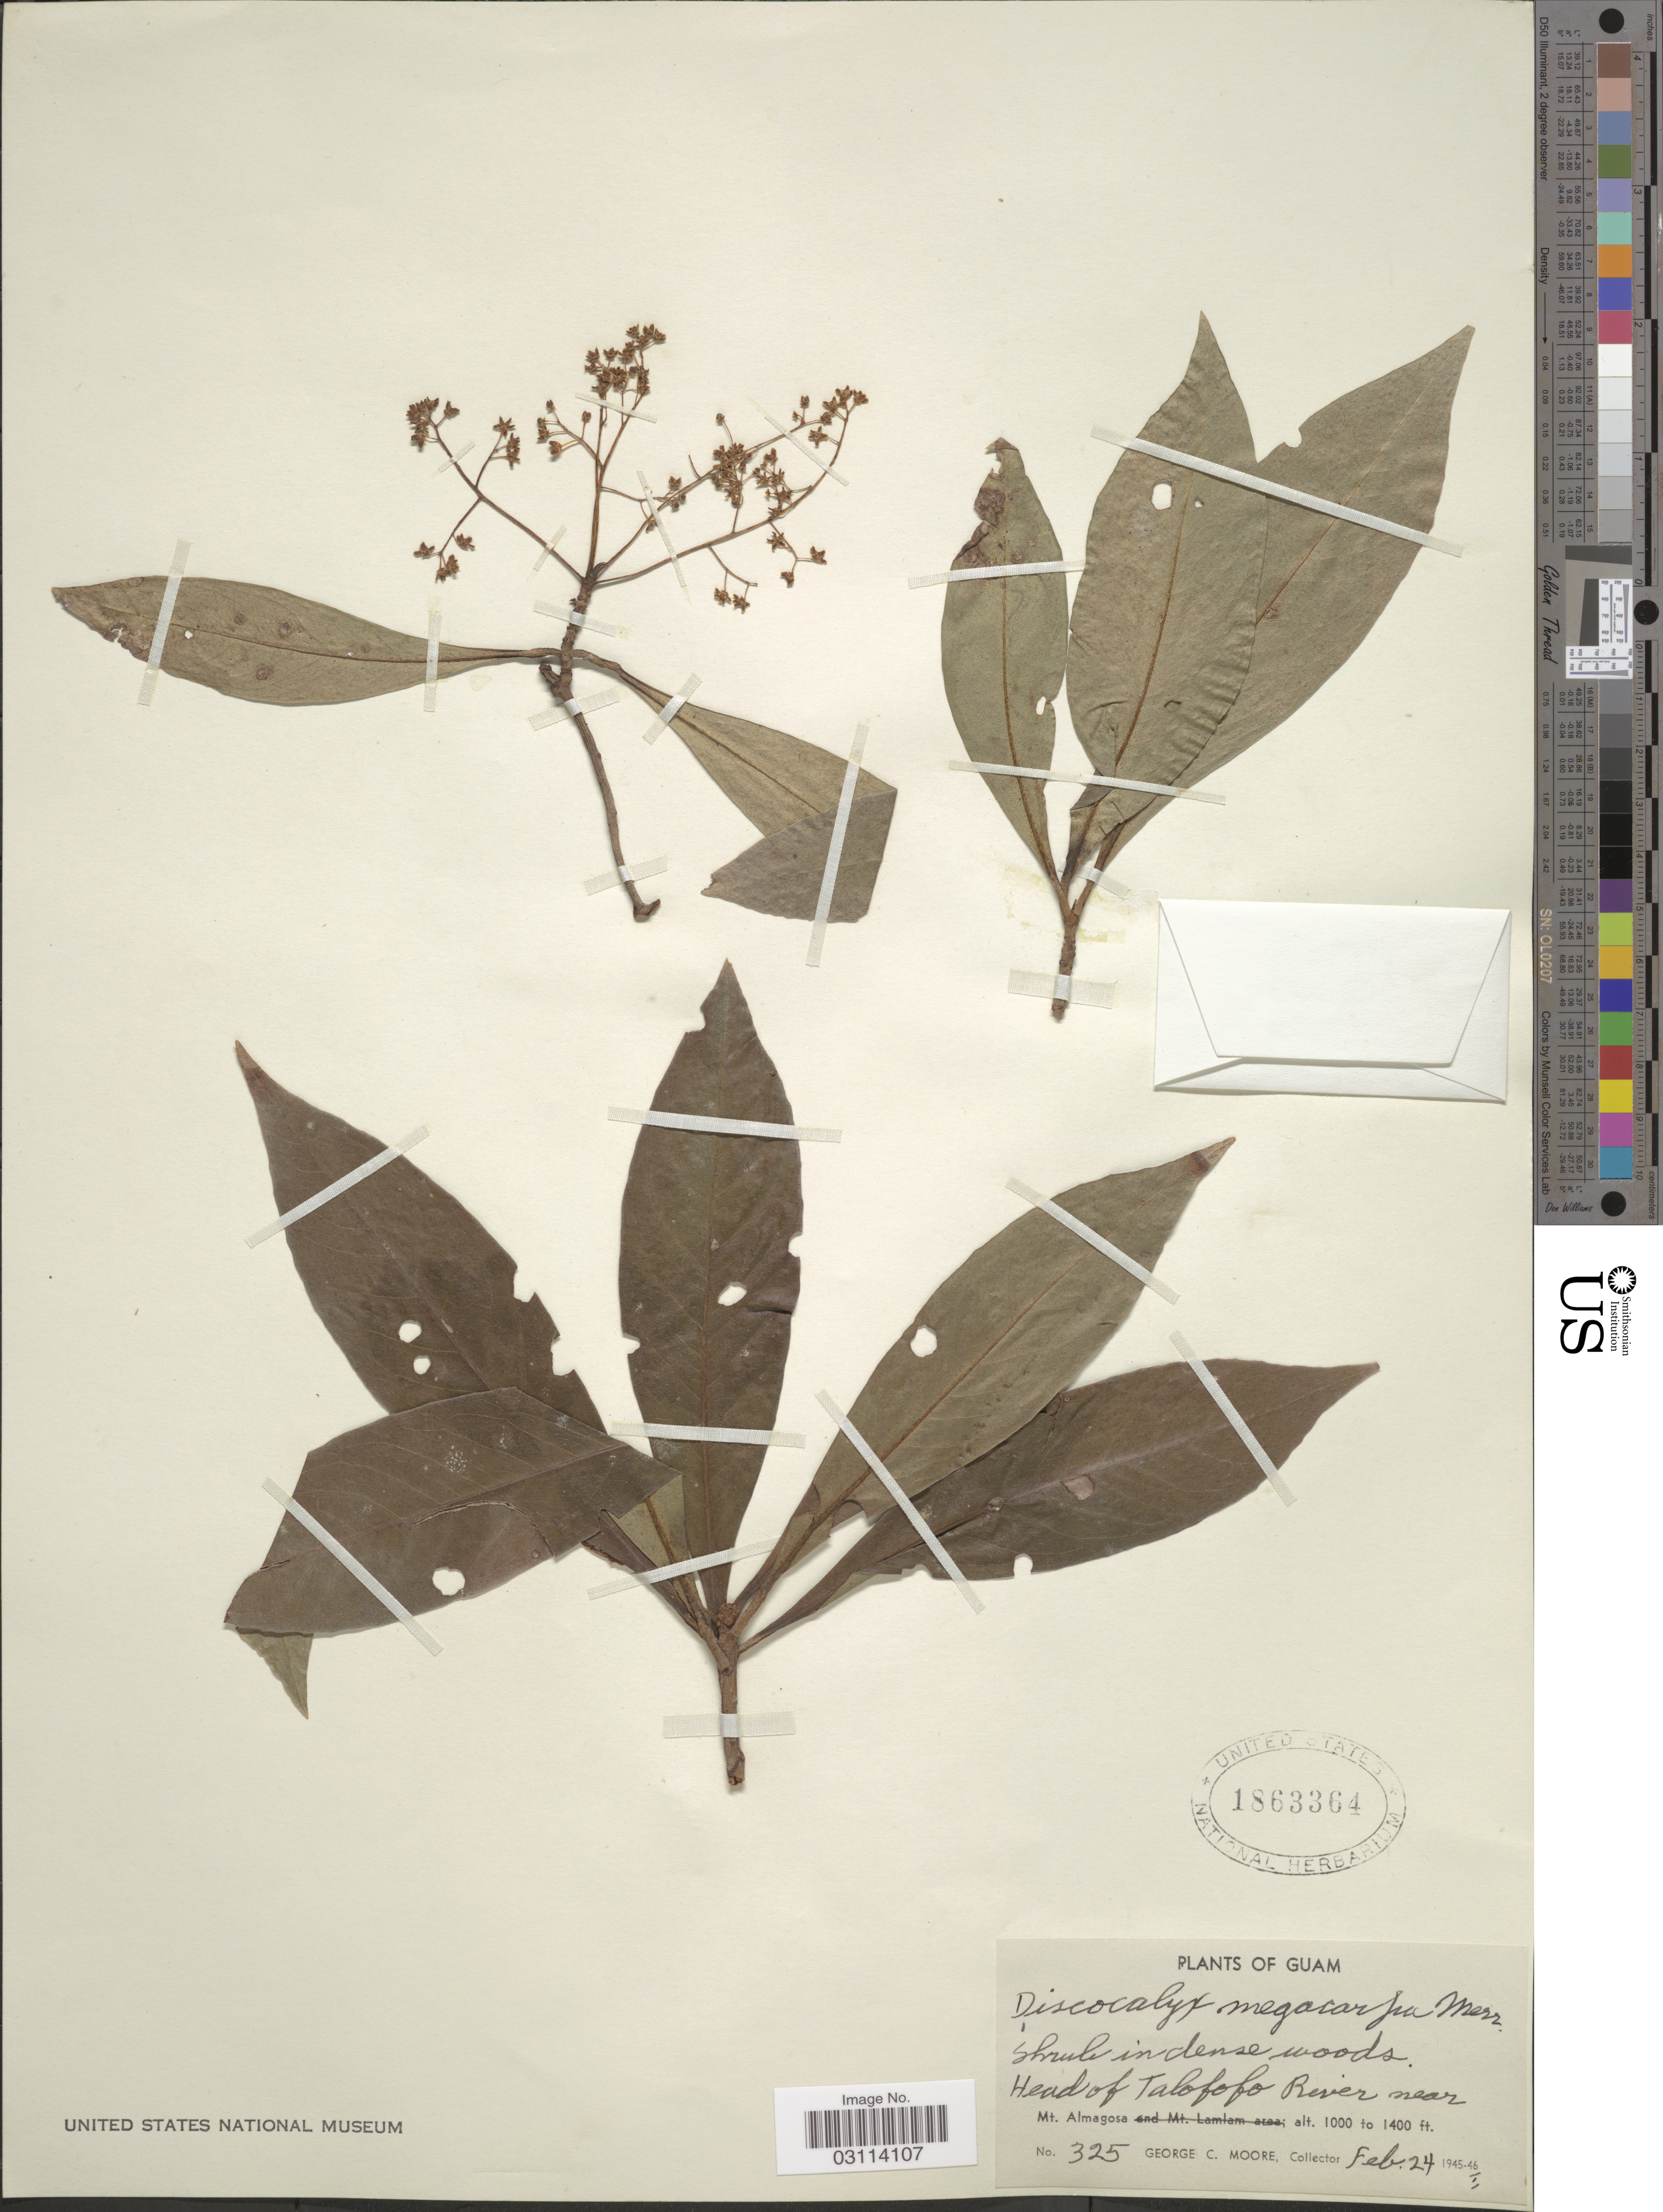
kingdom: Plantae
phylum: Tracheophyta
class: Magnoliopsida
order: Ericales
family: Primulaceae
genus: Discocalyx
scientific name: Discocalyx megacarpa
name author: Merr.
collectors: G. C. Moore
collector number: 325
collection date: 1946-02-24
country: Guam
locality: Head of Talofofo River near Mt. Almagosa.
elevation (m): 305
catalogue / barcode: US 1863364